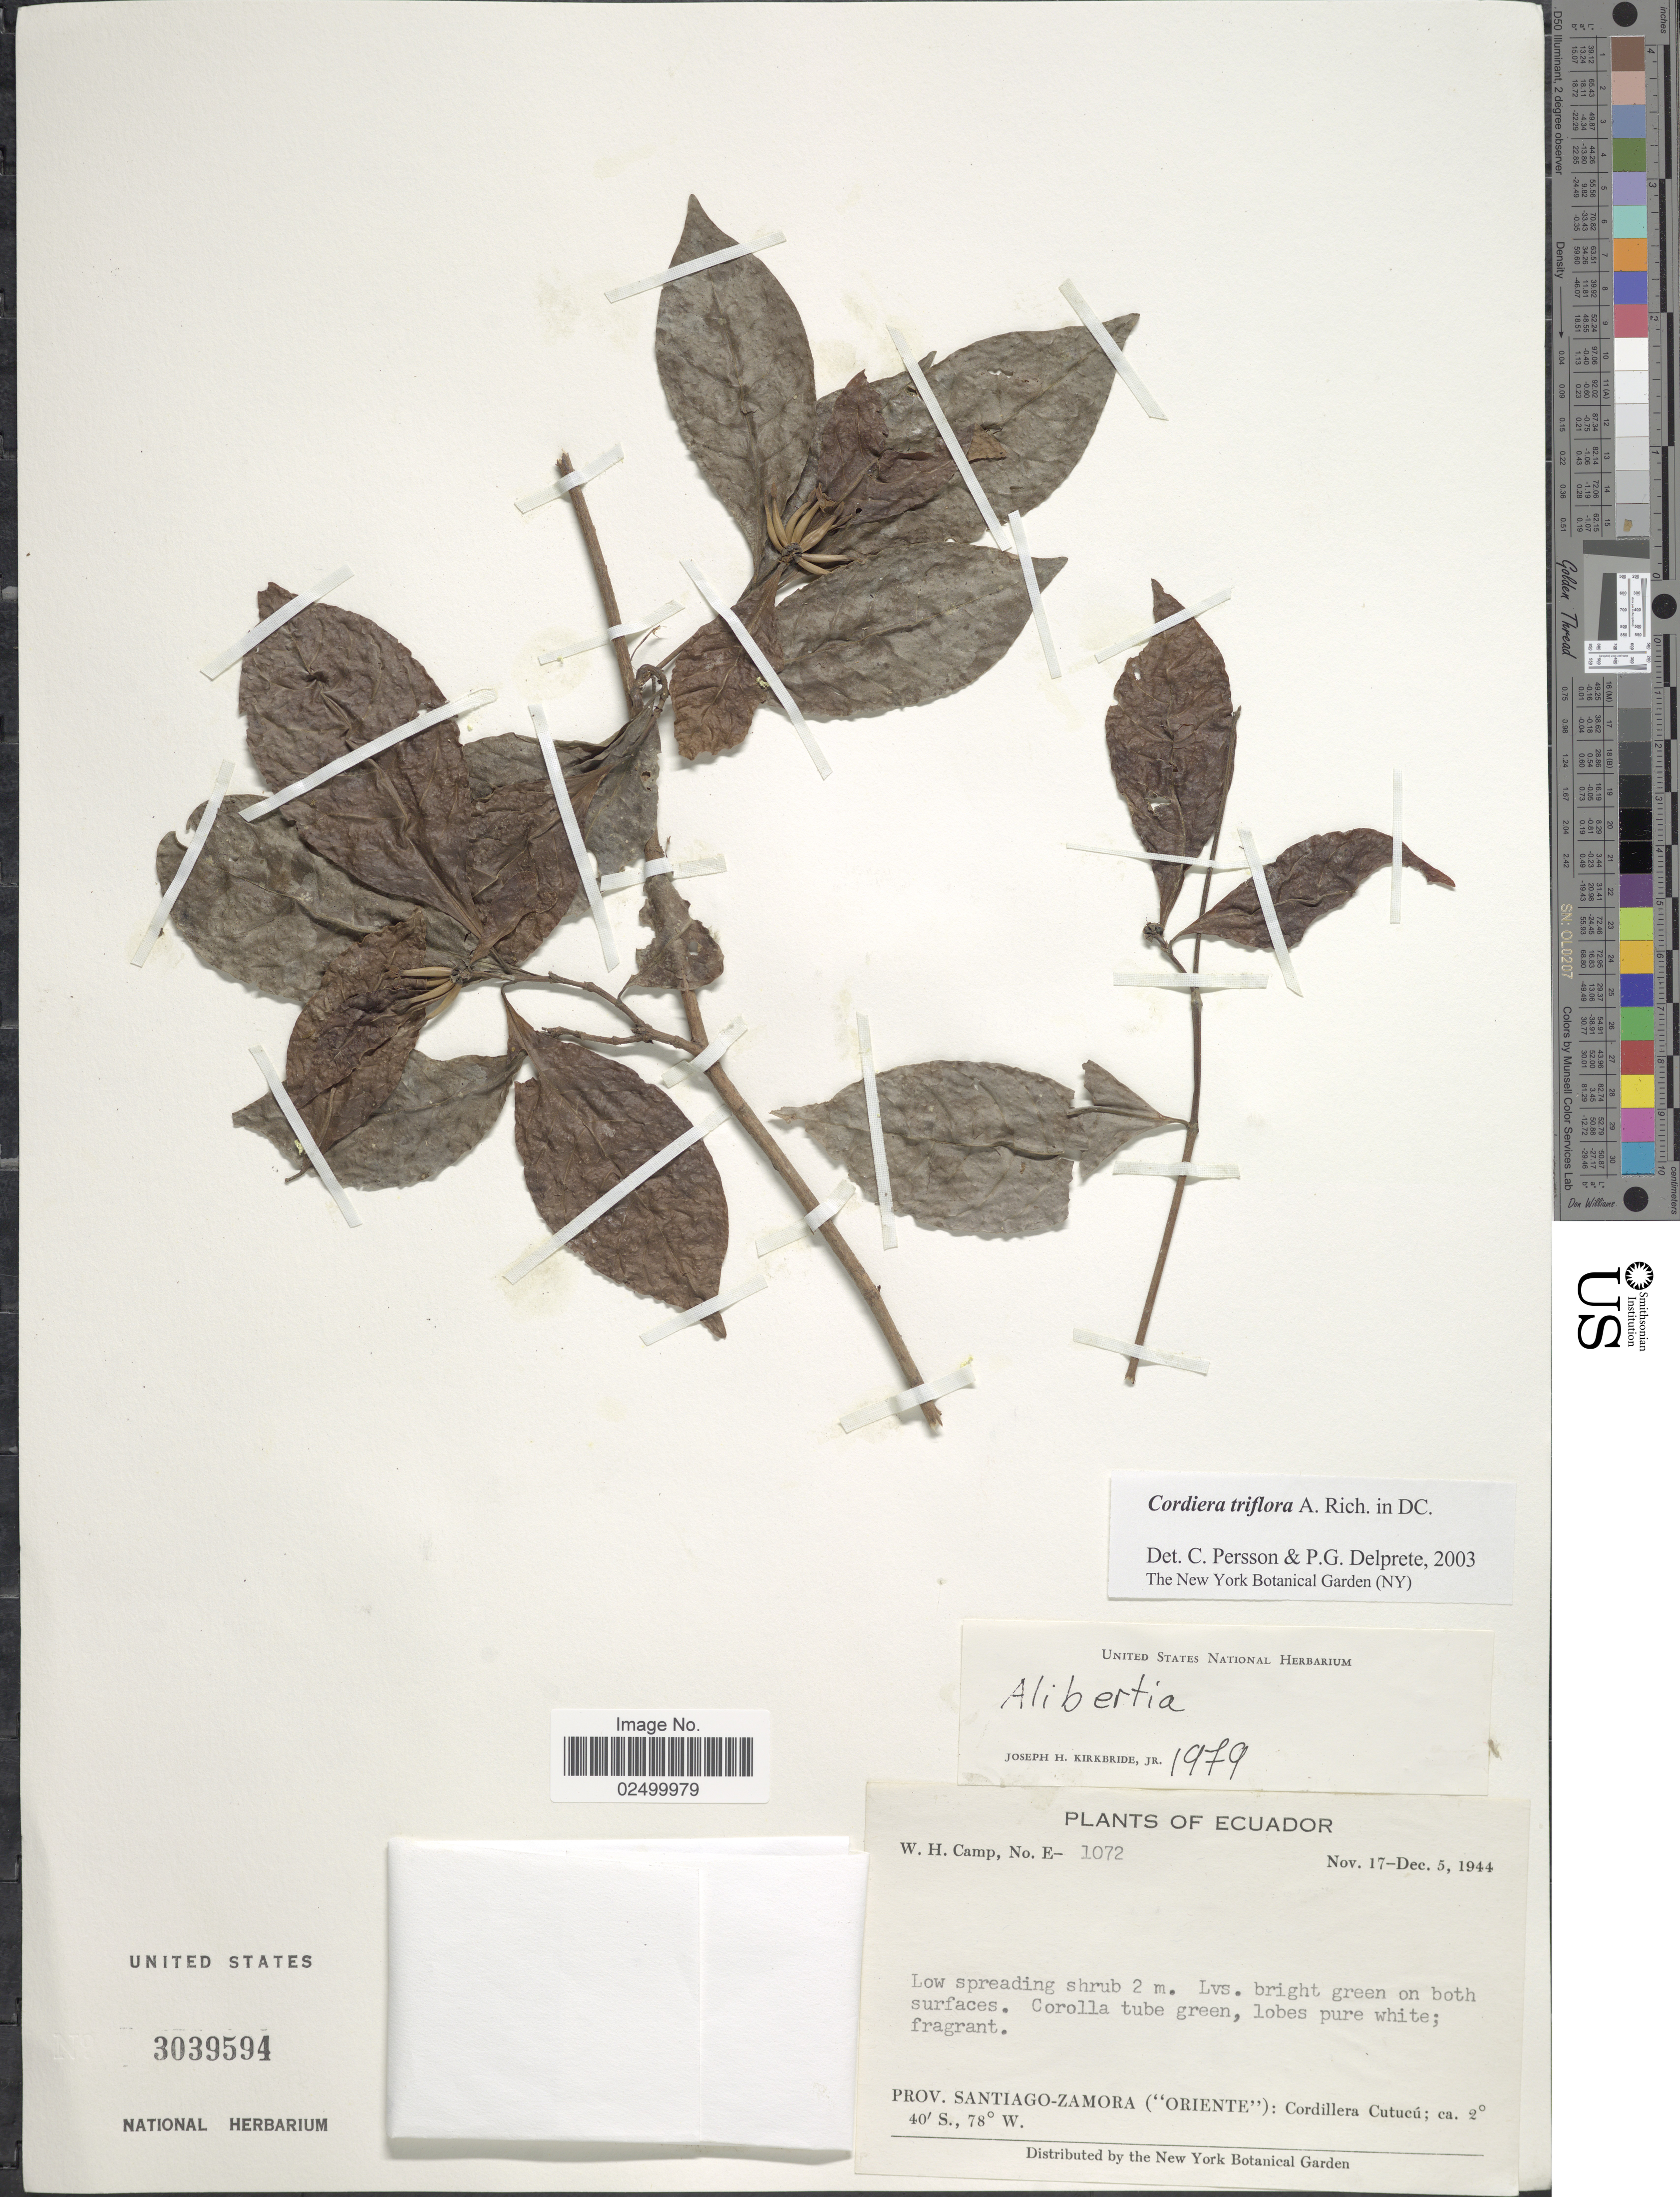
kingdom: Plantae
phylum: Tracheophyta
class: Magnoliopsida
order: Gentianales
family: Rubiaceae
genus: Cordiera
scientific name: Cordiera triflora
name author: A. Rich. ex DC.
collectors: W. H. Camp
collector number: E-1072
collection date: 1944-11-17/1944-12-05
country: Ecuador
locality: Prov. Santiago-Zamora ("Oriente"): Cordillera Cutucu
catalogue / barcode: US 3039594